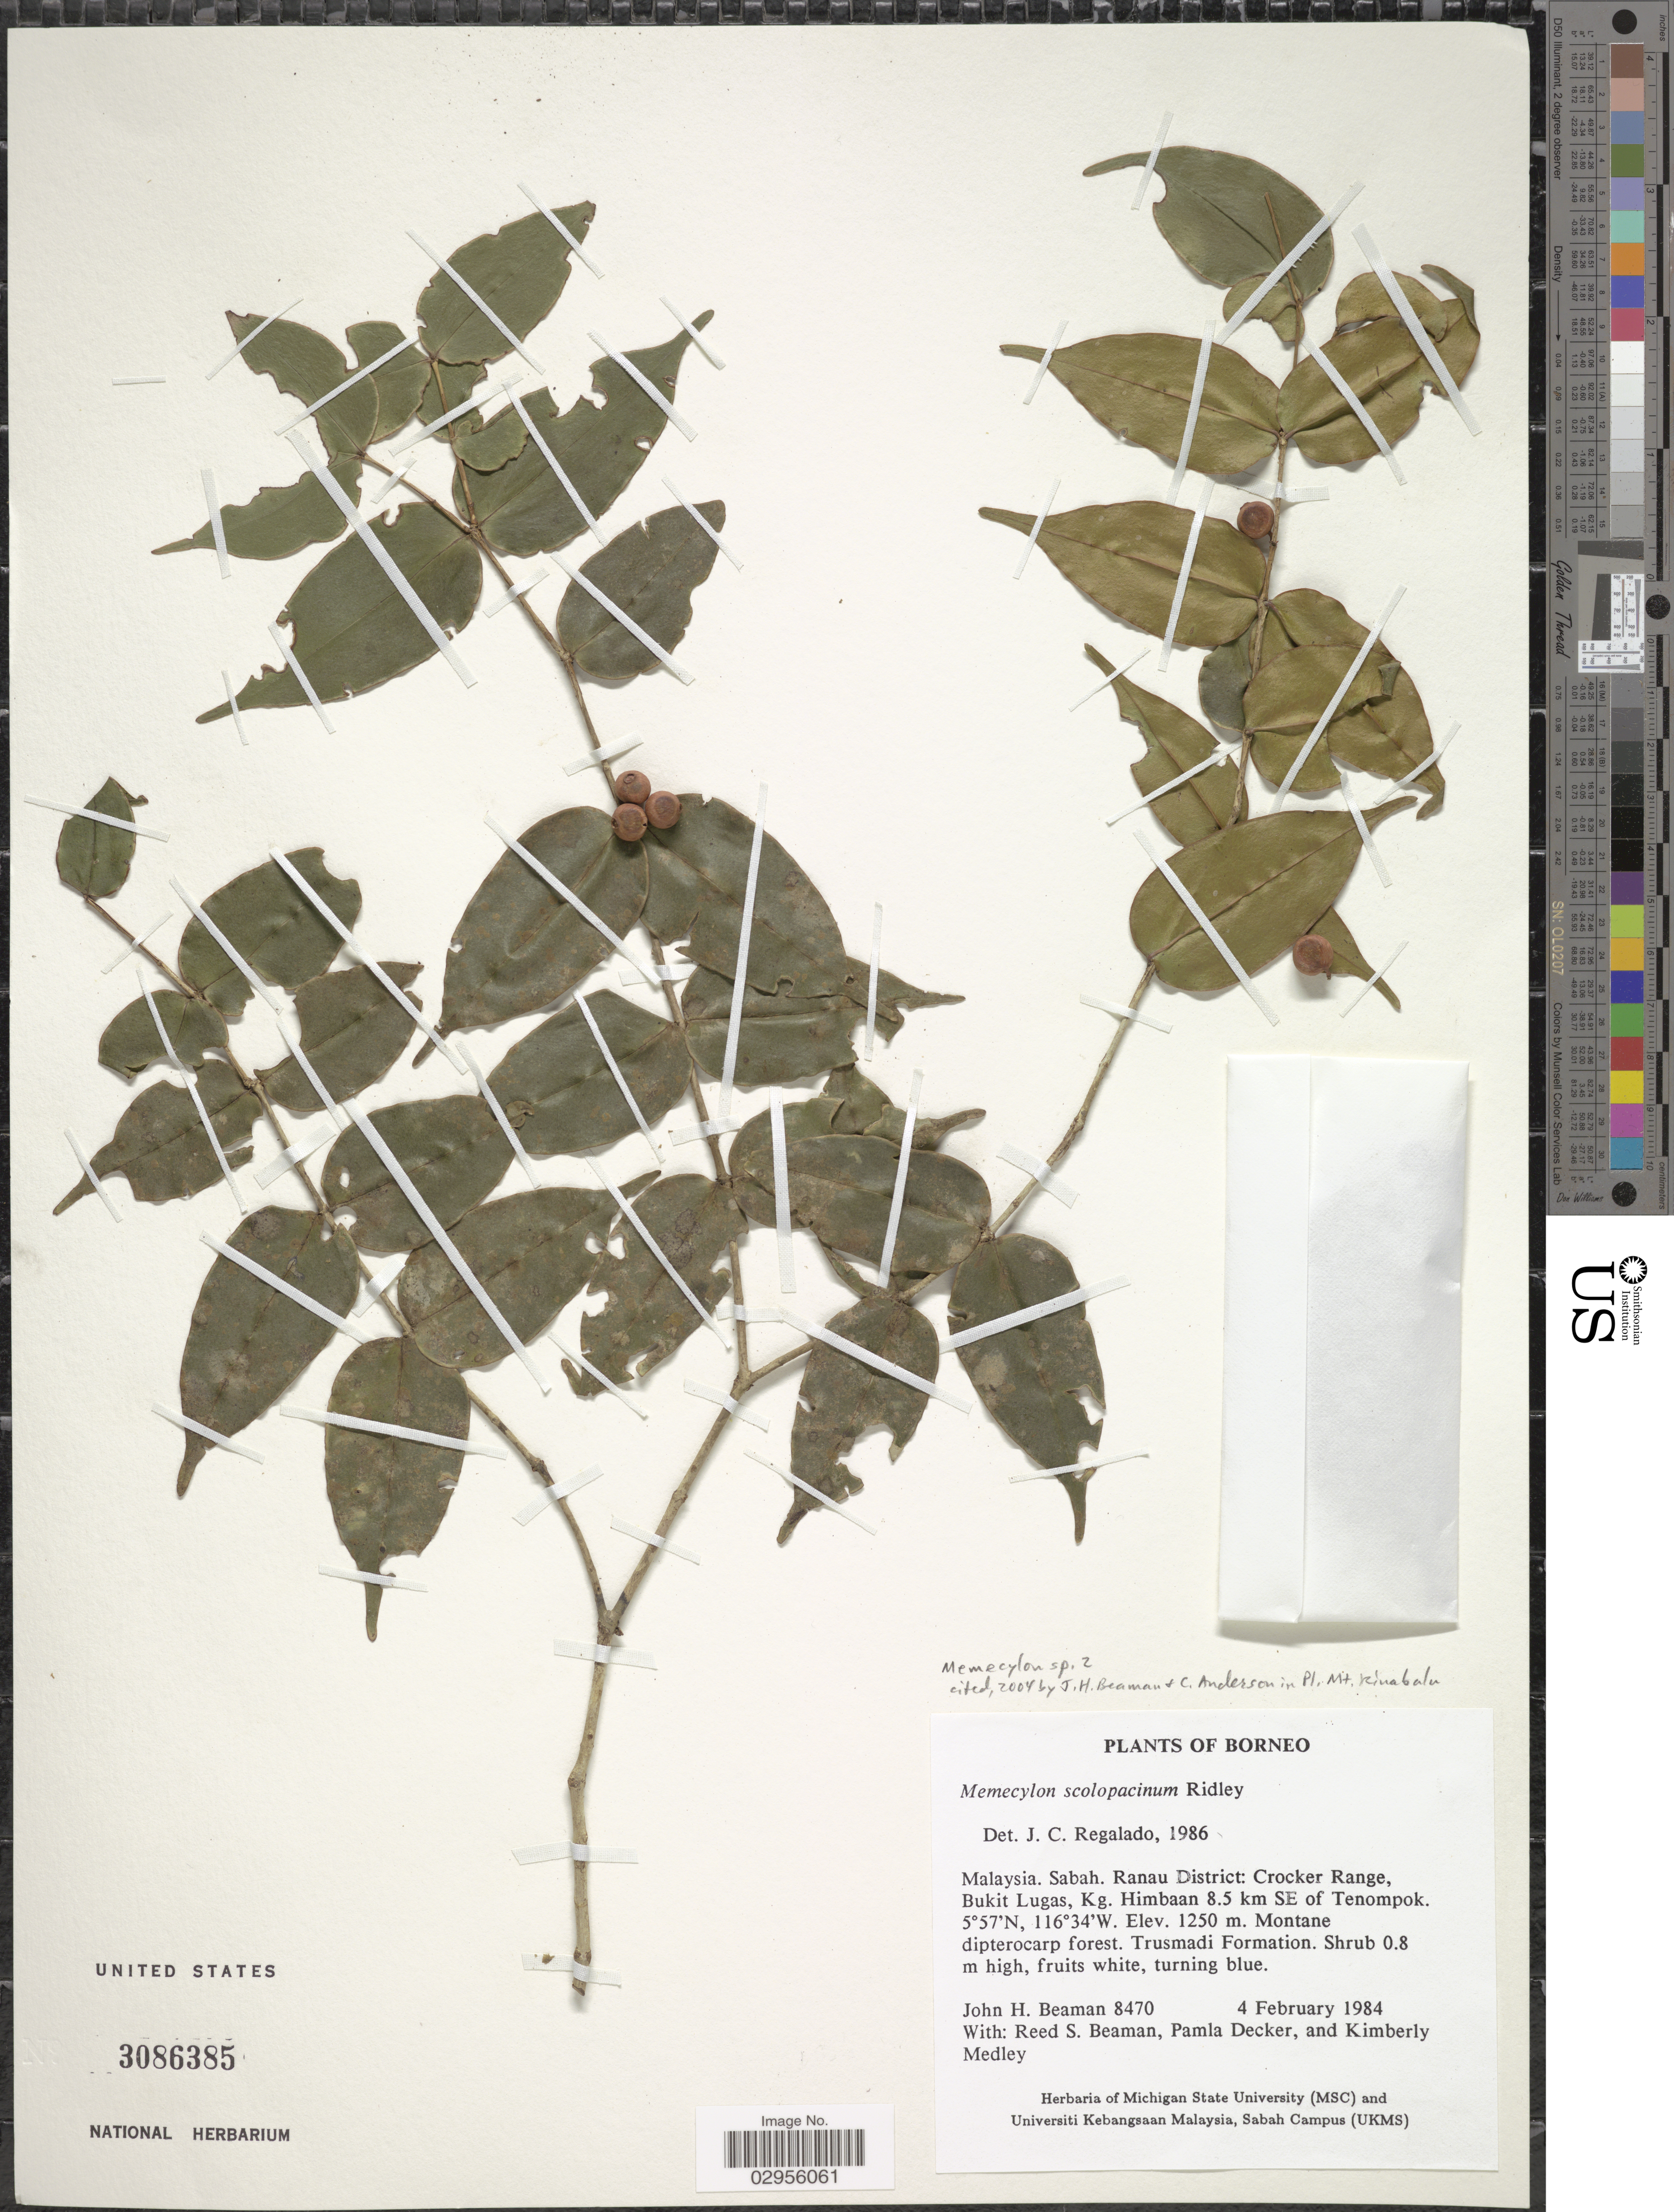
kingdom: Plantae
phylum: Tracheophyta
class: Magnoliopsida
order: Myrtales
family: Melastomataceae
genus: Memecylon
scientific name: Memecylon sp.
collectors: J. H. Beaman, R. S. Beaman, P. Decker & K. Medley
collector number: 8470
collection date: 1984-02-04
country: Malaysia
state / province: Sabah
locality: Borneo. Ranau District: Crocker Range, Bukit Lugas, Kg. Himbaan 8.5 km SE of Tenompok.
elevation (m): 1250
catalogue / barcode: US 3086385